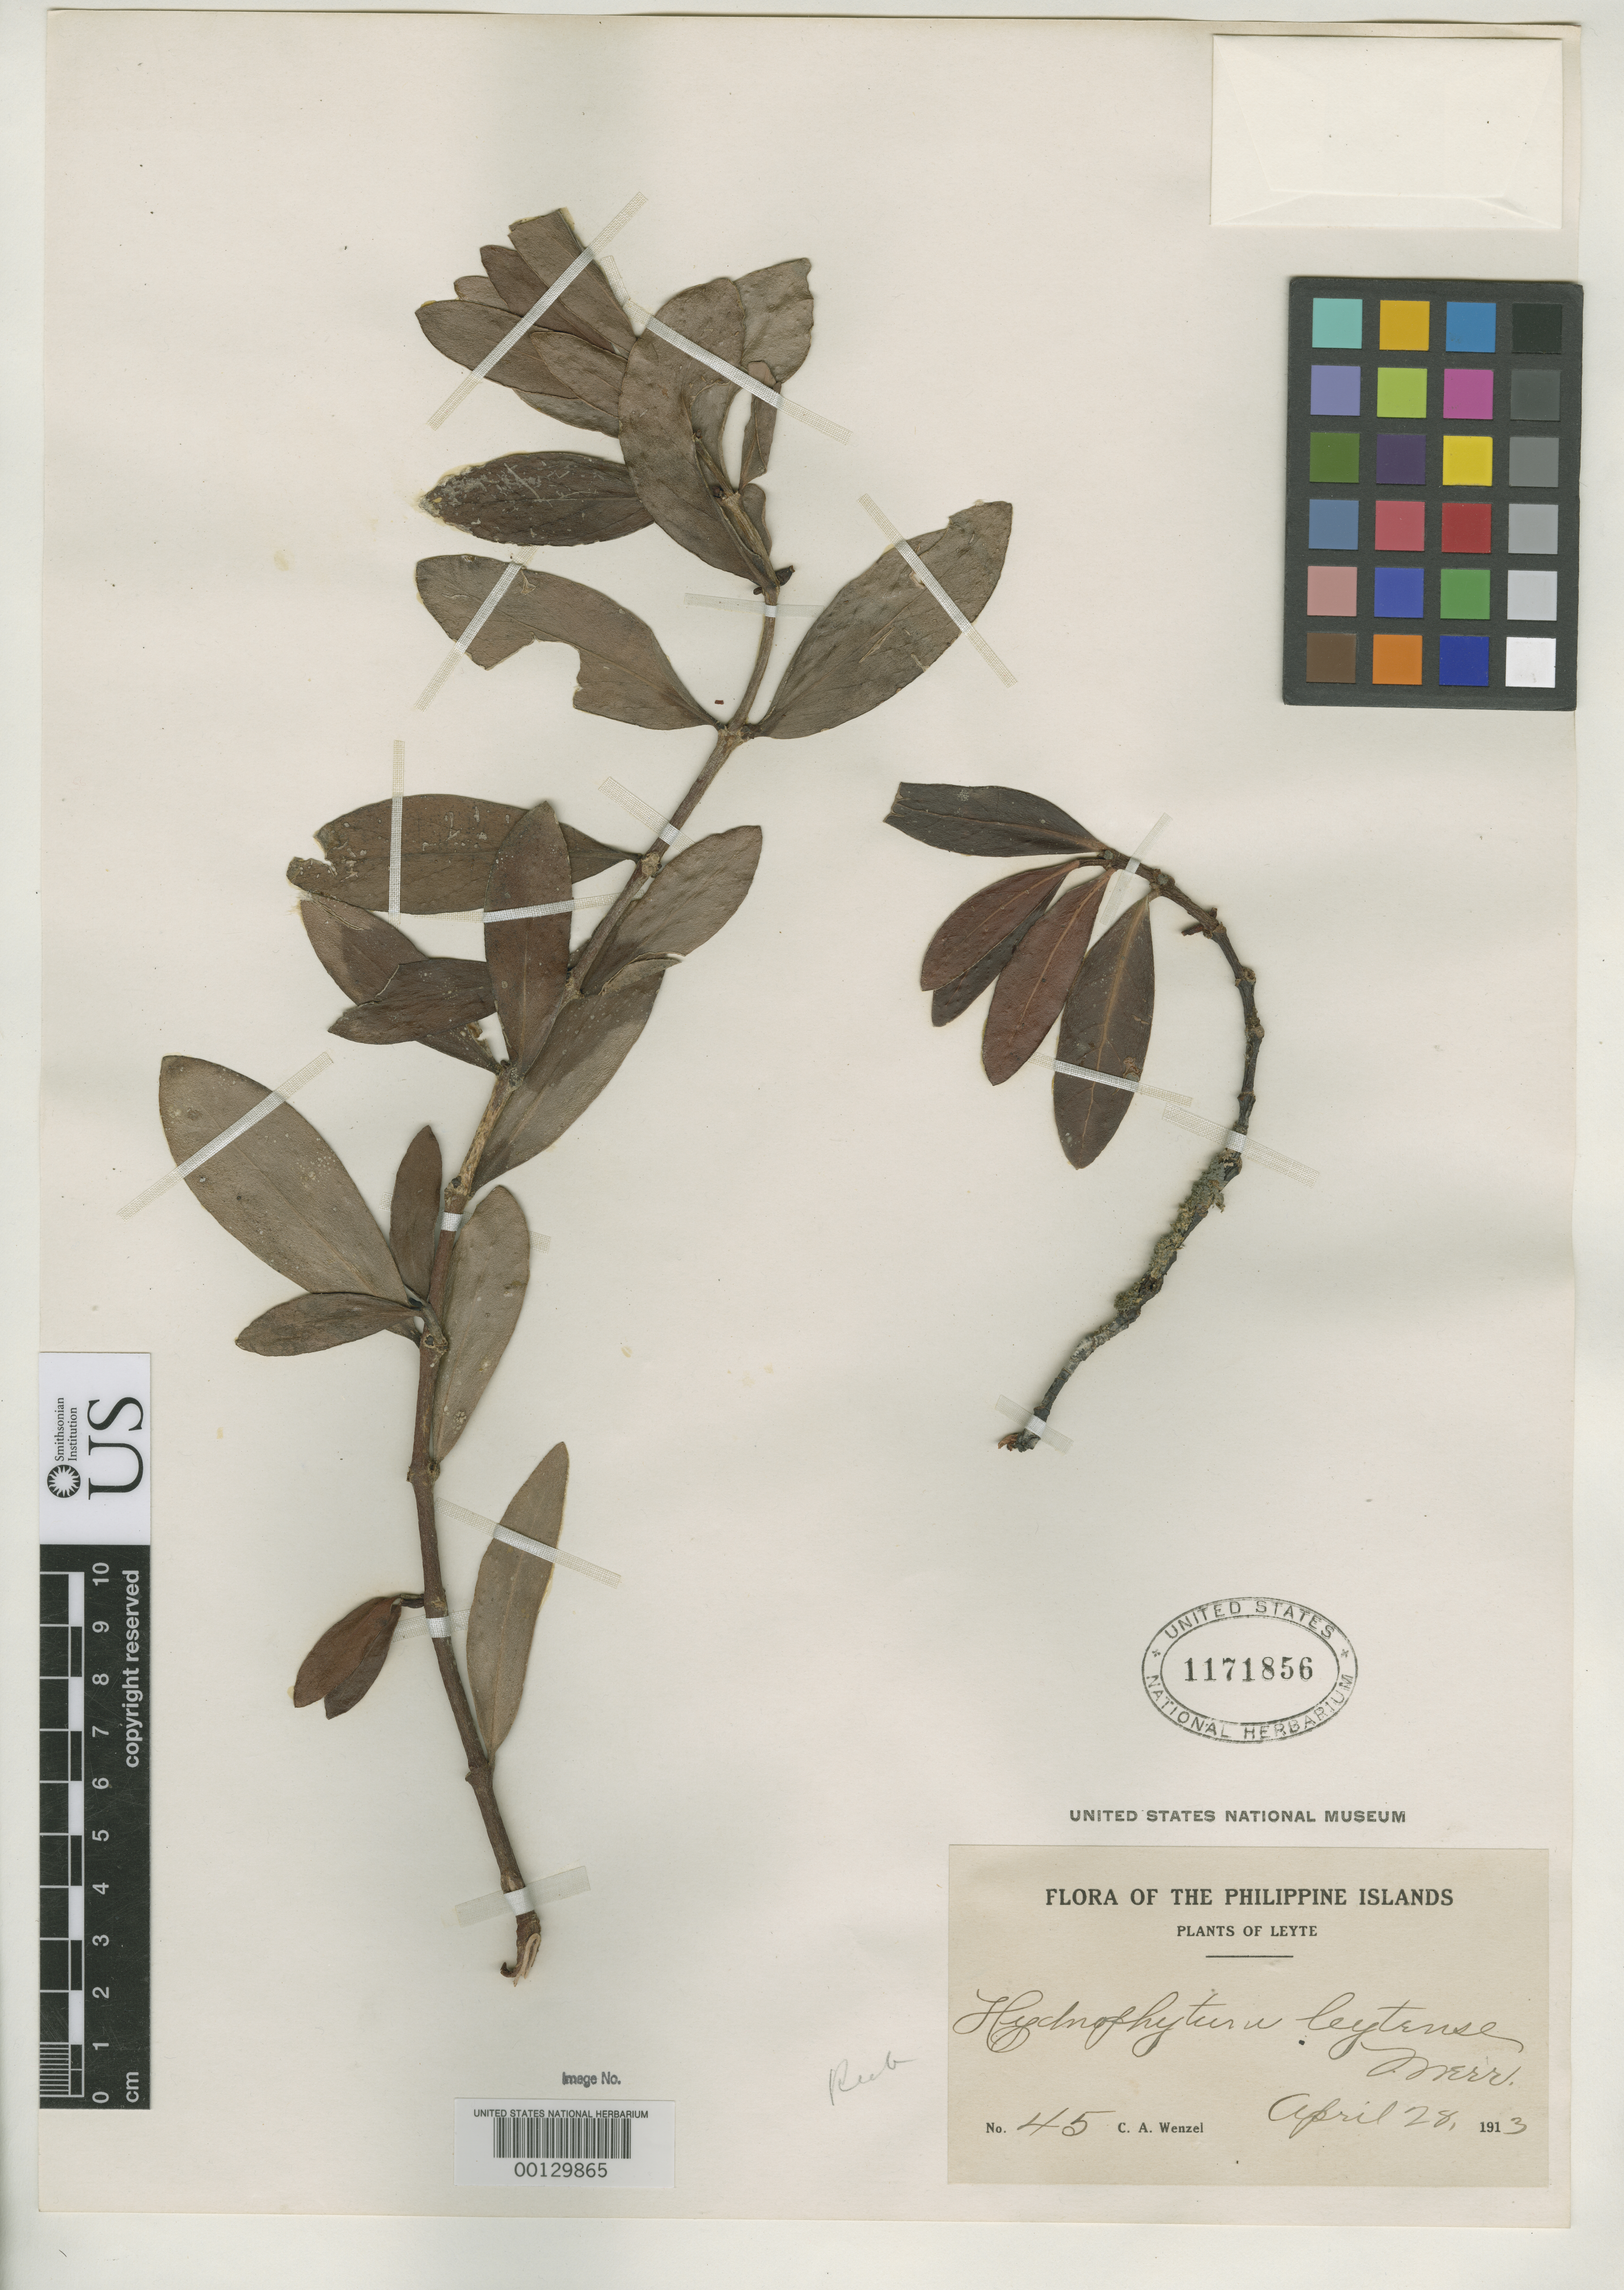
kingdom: Plantae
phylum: Tracheophyta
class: Magnoliopsida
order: Gentianales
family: Rubiaceae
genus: Hydnophytum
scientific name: Hydnophytum leytense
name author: Merr.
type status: Isotype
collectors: C. Wenzel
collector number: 45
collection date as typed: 28 Apr 1913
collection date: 1913-04-28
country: Philippines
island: Leyte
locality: Ormoc - Binahaan.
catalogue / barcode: US 1171856